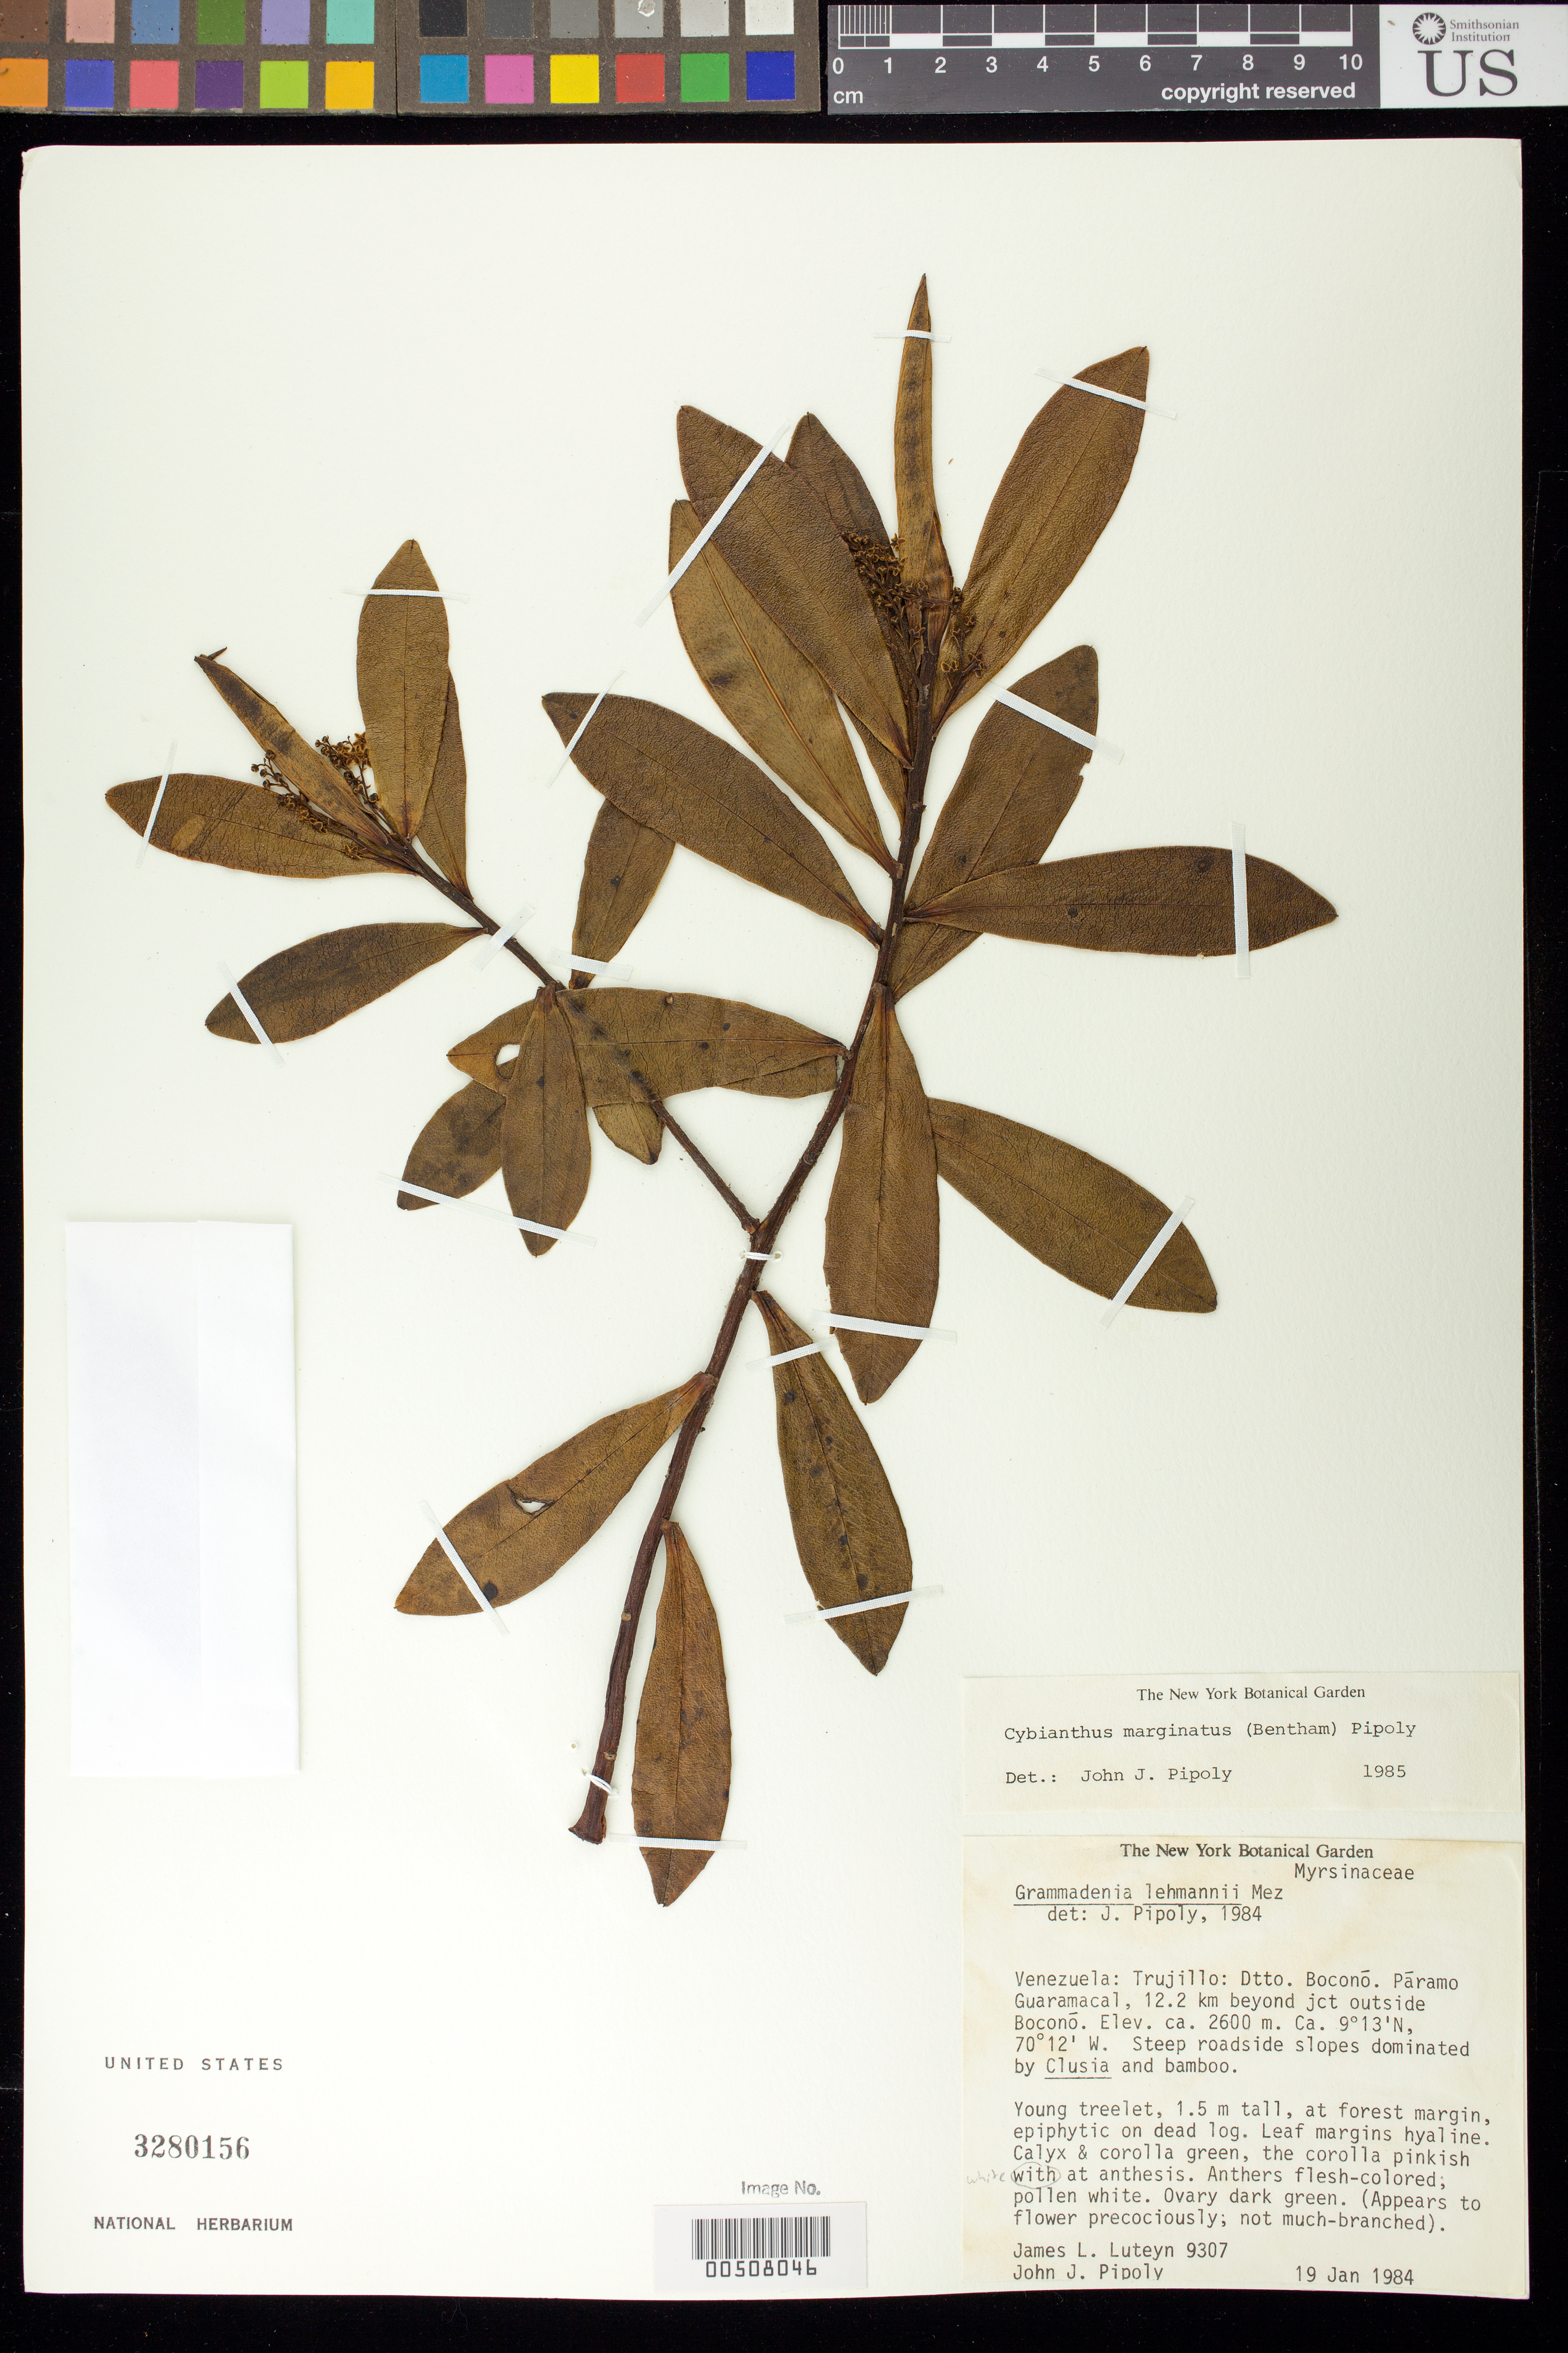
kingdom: Plantae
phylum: Tracheophyta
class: Magnoliopsida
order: Ericales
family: Primulaceae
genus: Cybianthus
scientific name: Cybianthus marginatus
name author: (Benth.) Pipoly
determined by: Pipoly, J. J., III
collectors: J. L. Luteyn & J. J. Pipoly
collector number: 9307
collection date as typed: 19 Jan 1984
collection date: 1984-01-19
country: Venezuela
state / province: Trujillo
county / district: Boconó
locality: Páramo de Guaramacal, 12.2 km beyond jct outside of Boconó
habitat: Steep roadside slopes dominated by Clusia and bamboo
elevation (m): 2600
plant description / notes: NY, US, VEN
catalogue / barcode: US 3280156